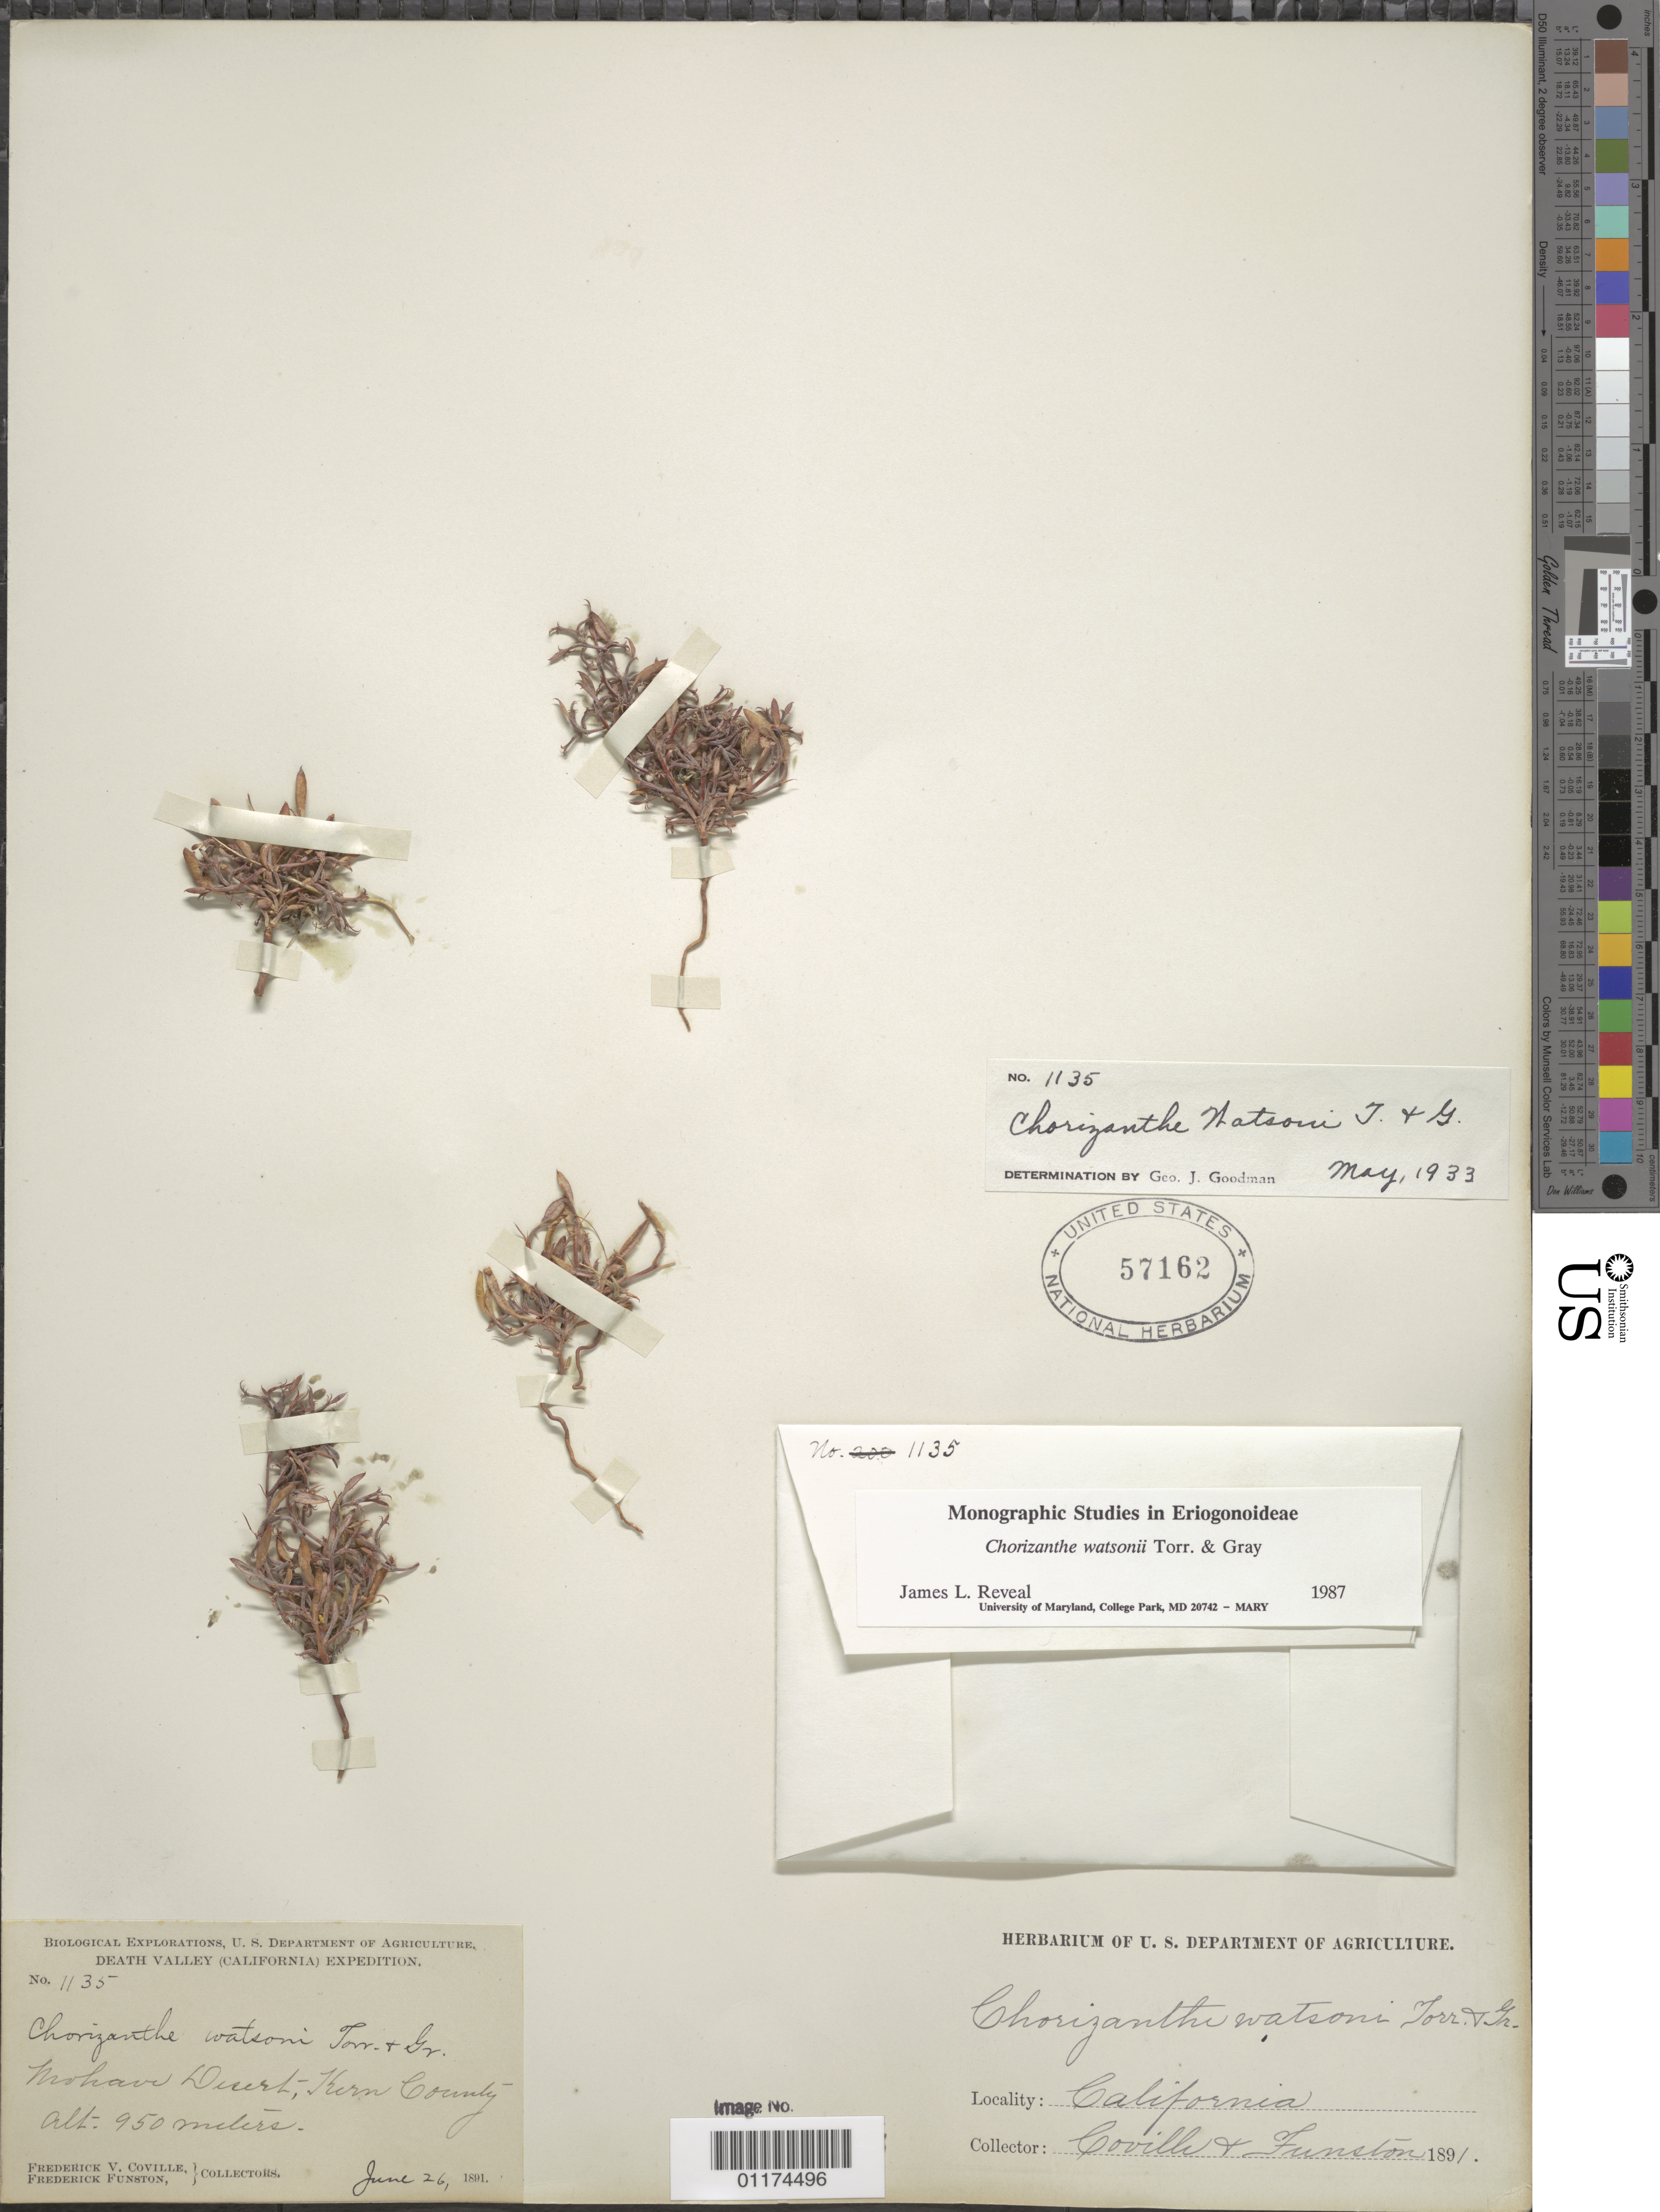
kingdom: Plantae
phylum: Tracheophyta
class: Magnoliopsida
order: Caryophyllales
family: Polygonaceae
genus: Chorizanthe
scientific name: Chorizanthe watsonii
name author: Torr. & A. Gray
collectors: F. V. Coville & F. Funston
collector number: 1135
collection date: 1891-06-26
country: United States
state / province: California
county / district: Kern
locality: Mohave Desert.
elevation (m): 950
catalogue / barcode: US 57162